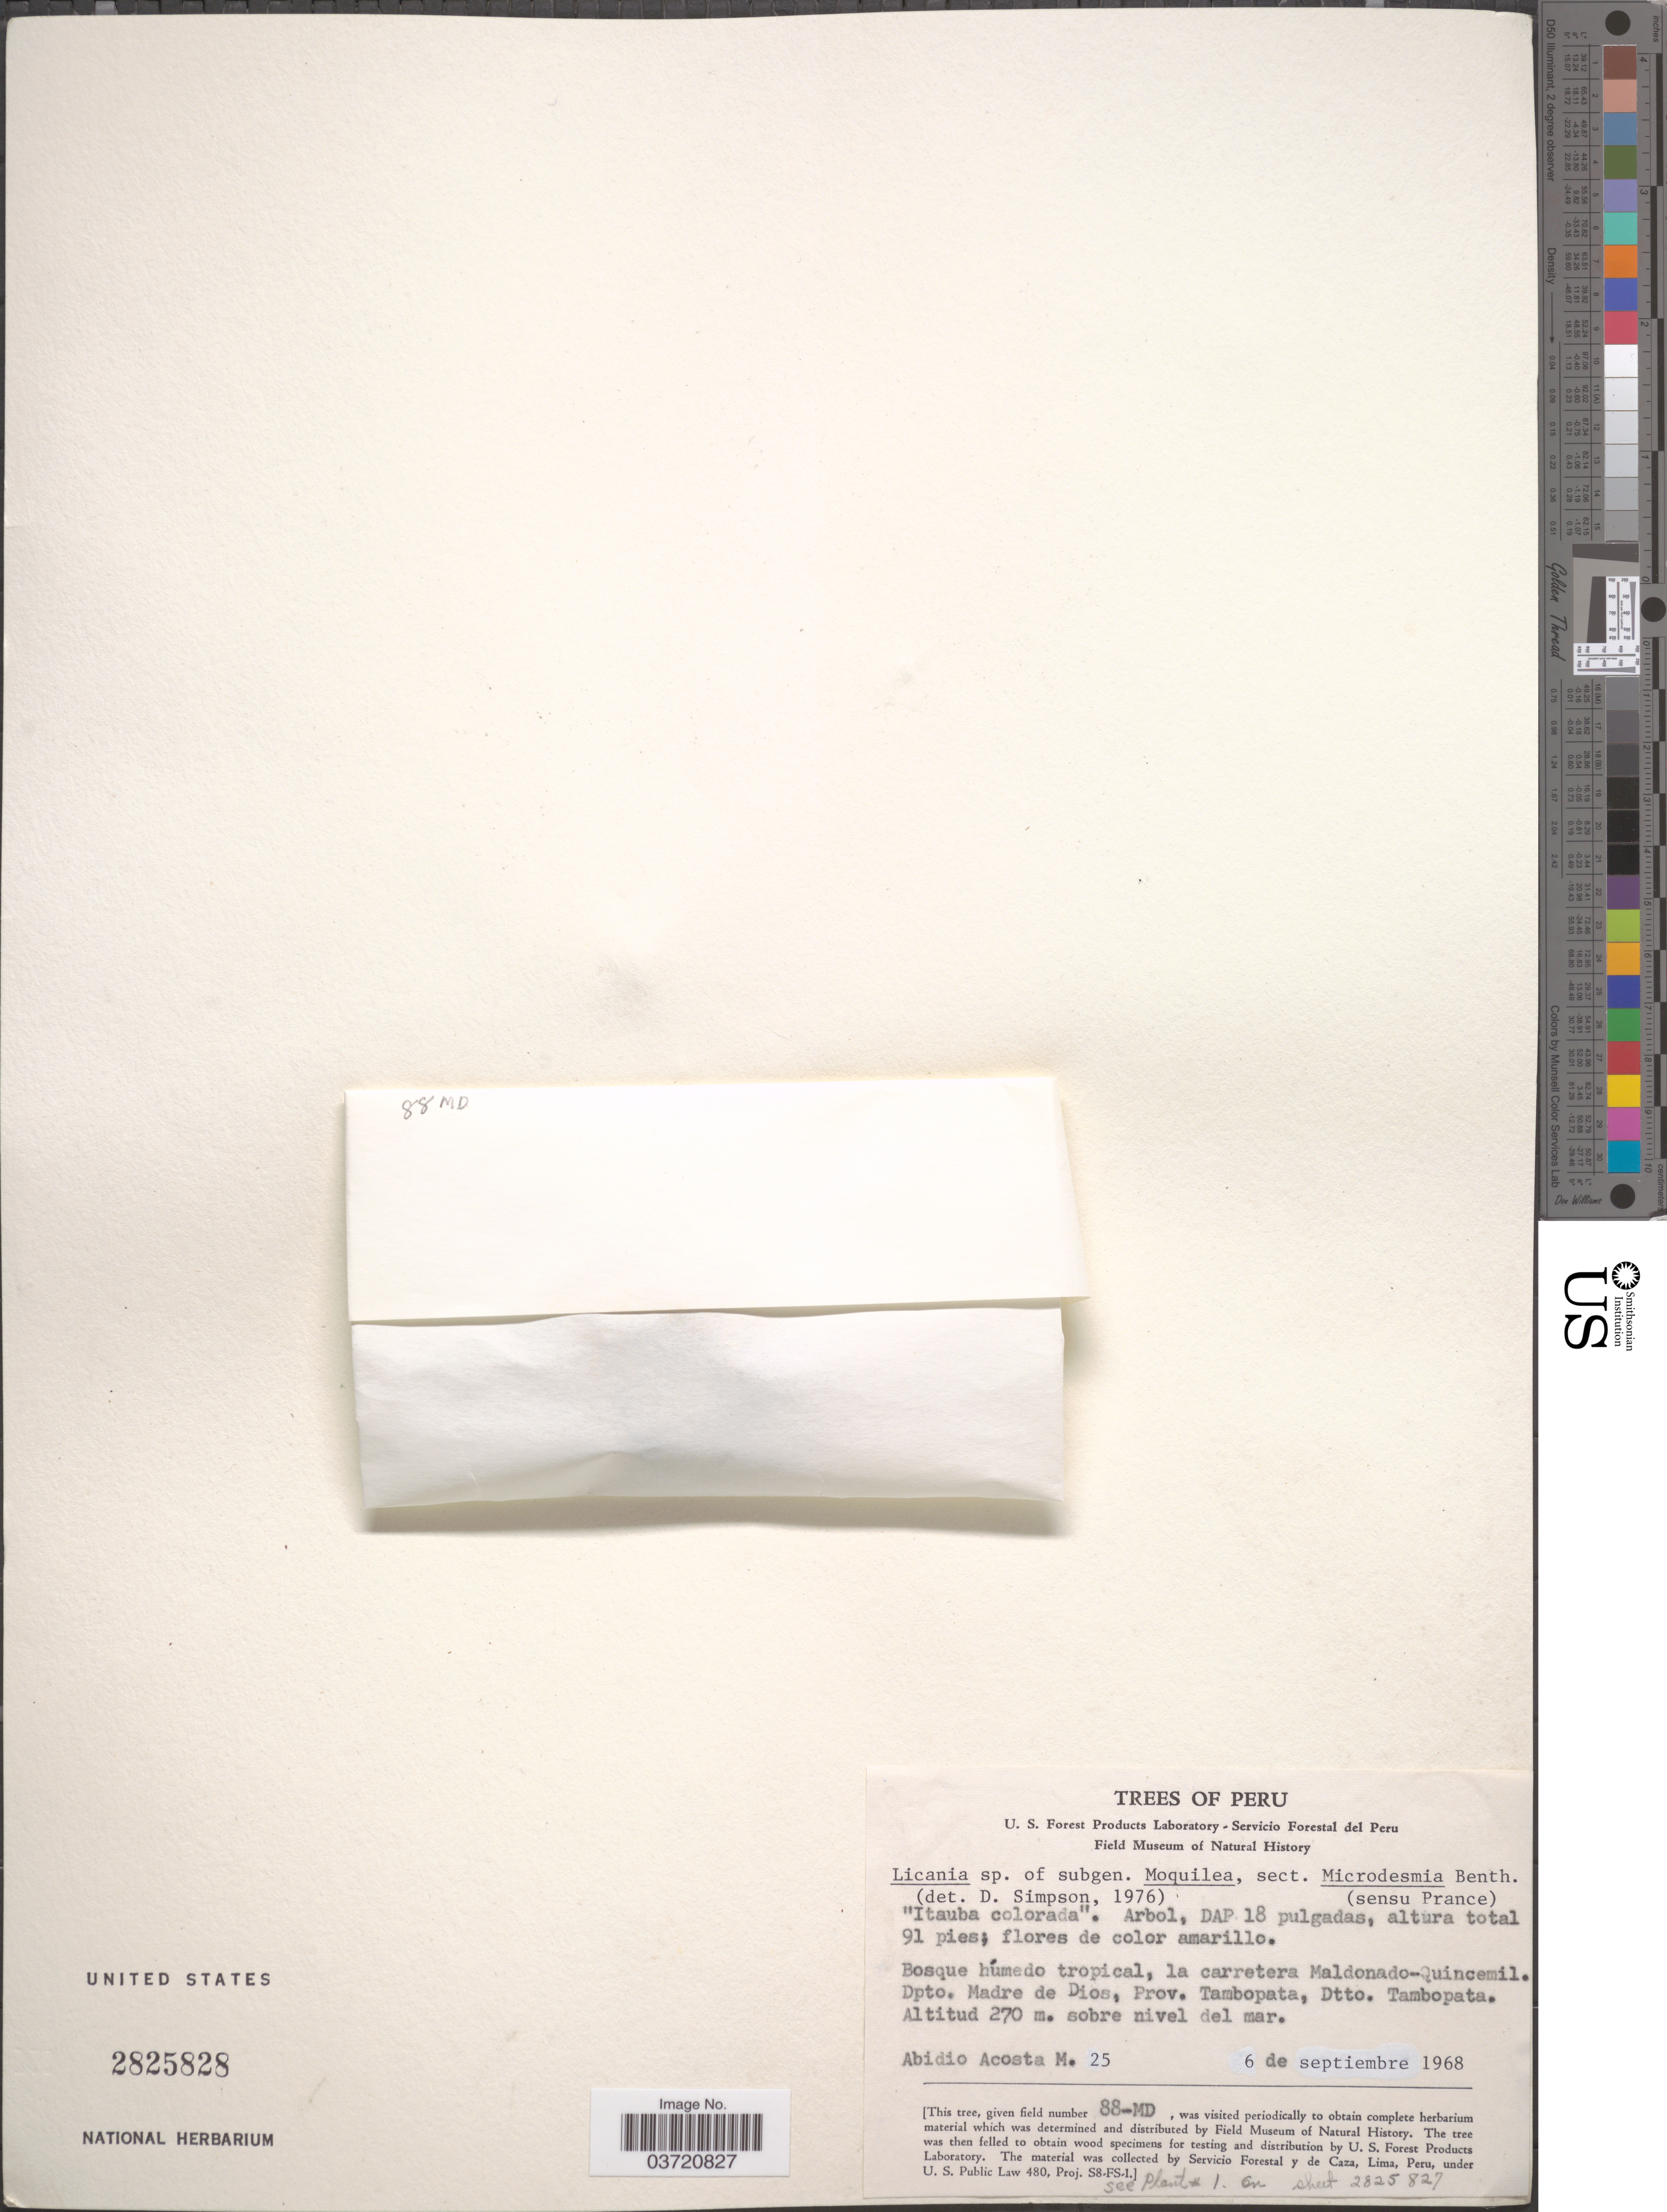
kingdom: Plantae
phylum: Tracheophyta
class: Magnoliopsida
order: Malpighiales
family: Chrysobalanaceae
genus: Licania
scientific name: Licania sp.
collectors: A. Acosta M.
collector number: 25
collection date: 1968-09-06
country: Peru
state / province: Madre de Dios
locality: La carretera Maldonado-Quincemil. Dpto. Madre de Dios, Prov. Tambopata, Dtto. Tambopata.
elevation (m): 270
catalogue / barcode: US 2825828